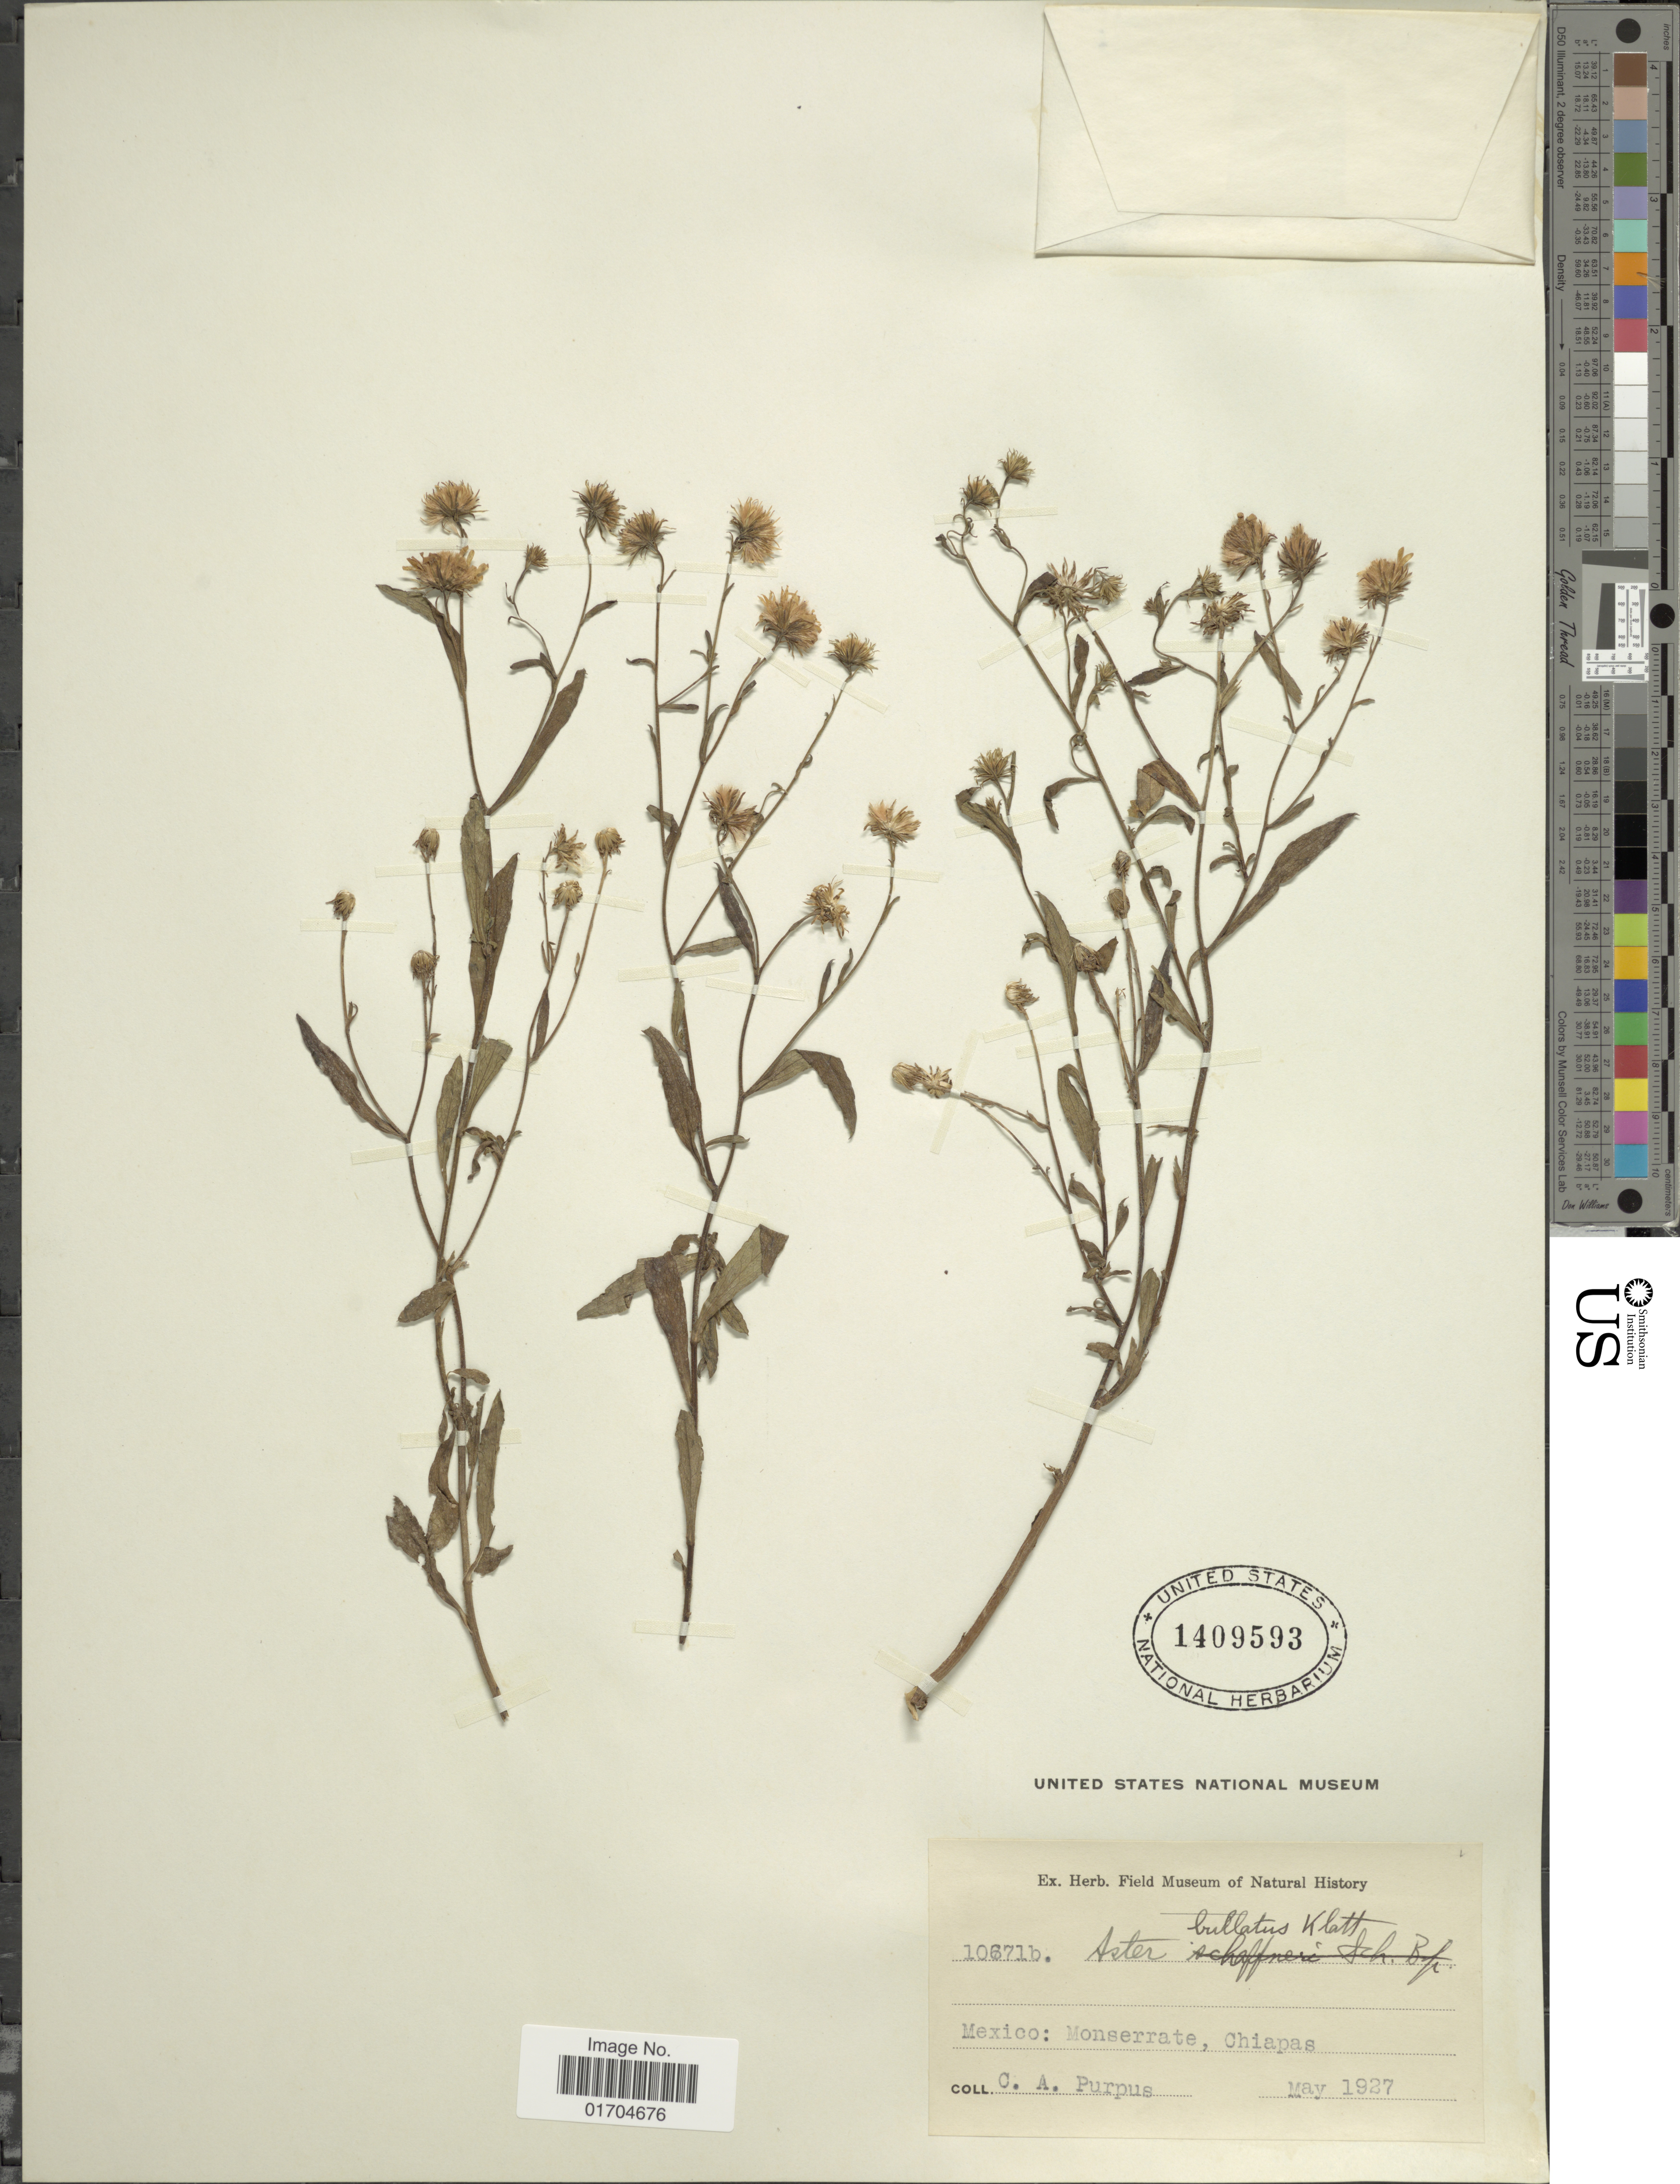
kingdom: Plantae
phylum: Tracheophyta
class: Magnoliopsida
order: Asterales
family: Asteraceae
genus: Symphyotrichum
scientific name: Symphyotrichum bullatum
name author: (Klatt) G.L. Nesom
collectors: C. A. Purpus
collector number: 10671b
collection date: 1927-05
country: Mexico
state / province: Chiapas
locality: Monserrate.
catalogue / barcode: US 1409593